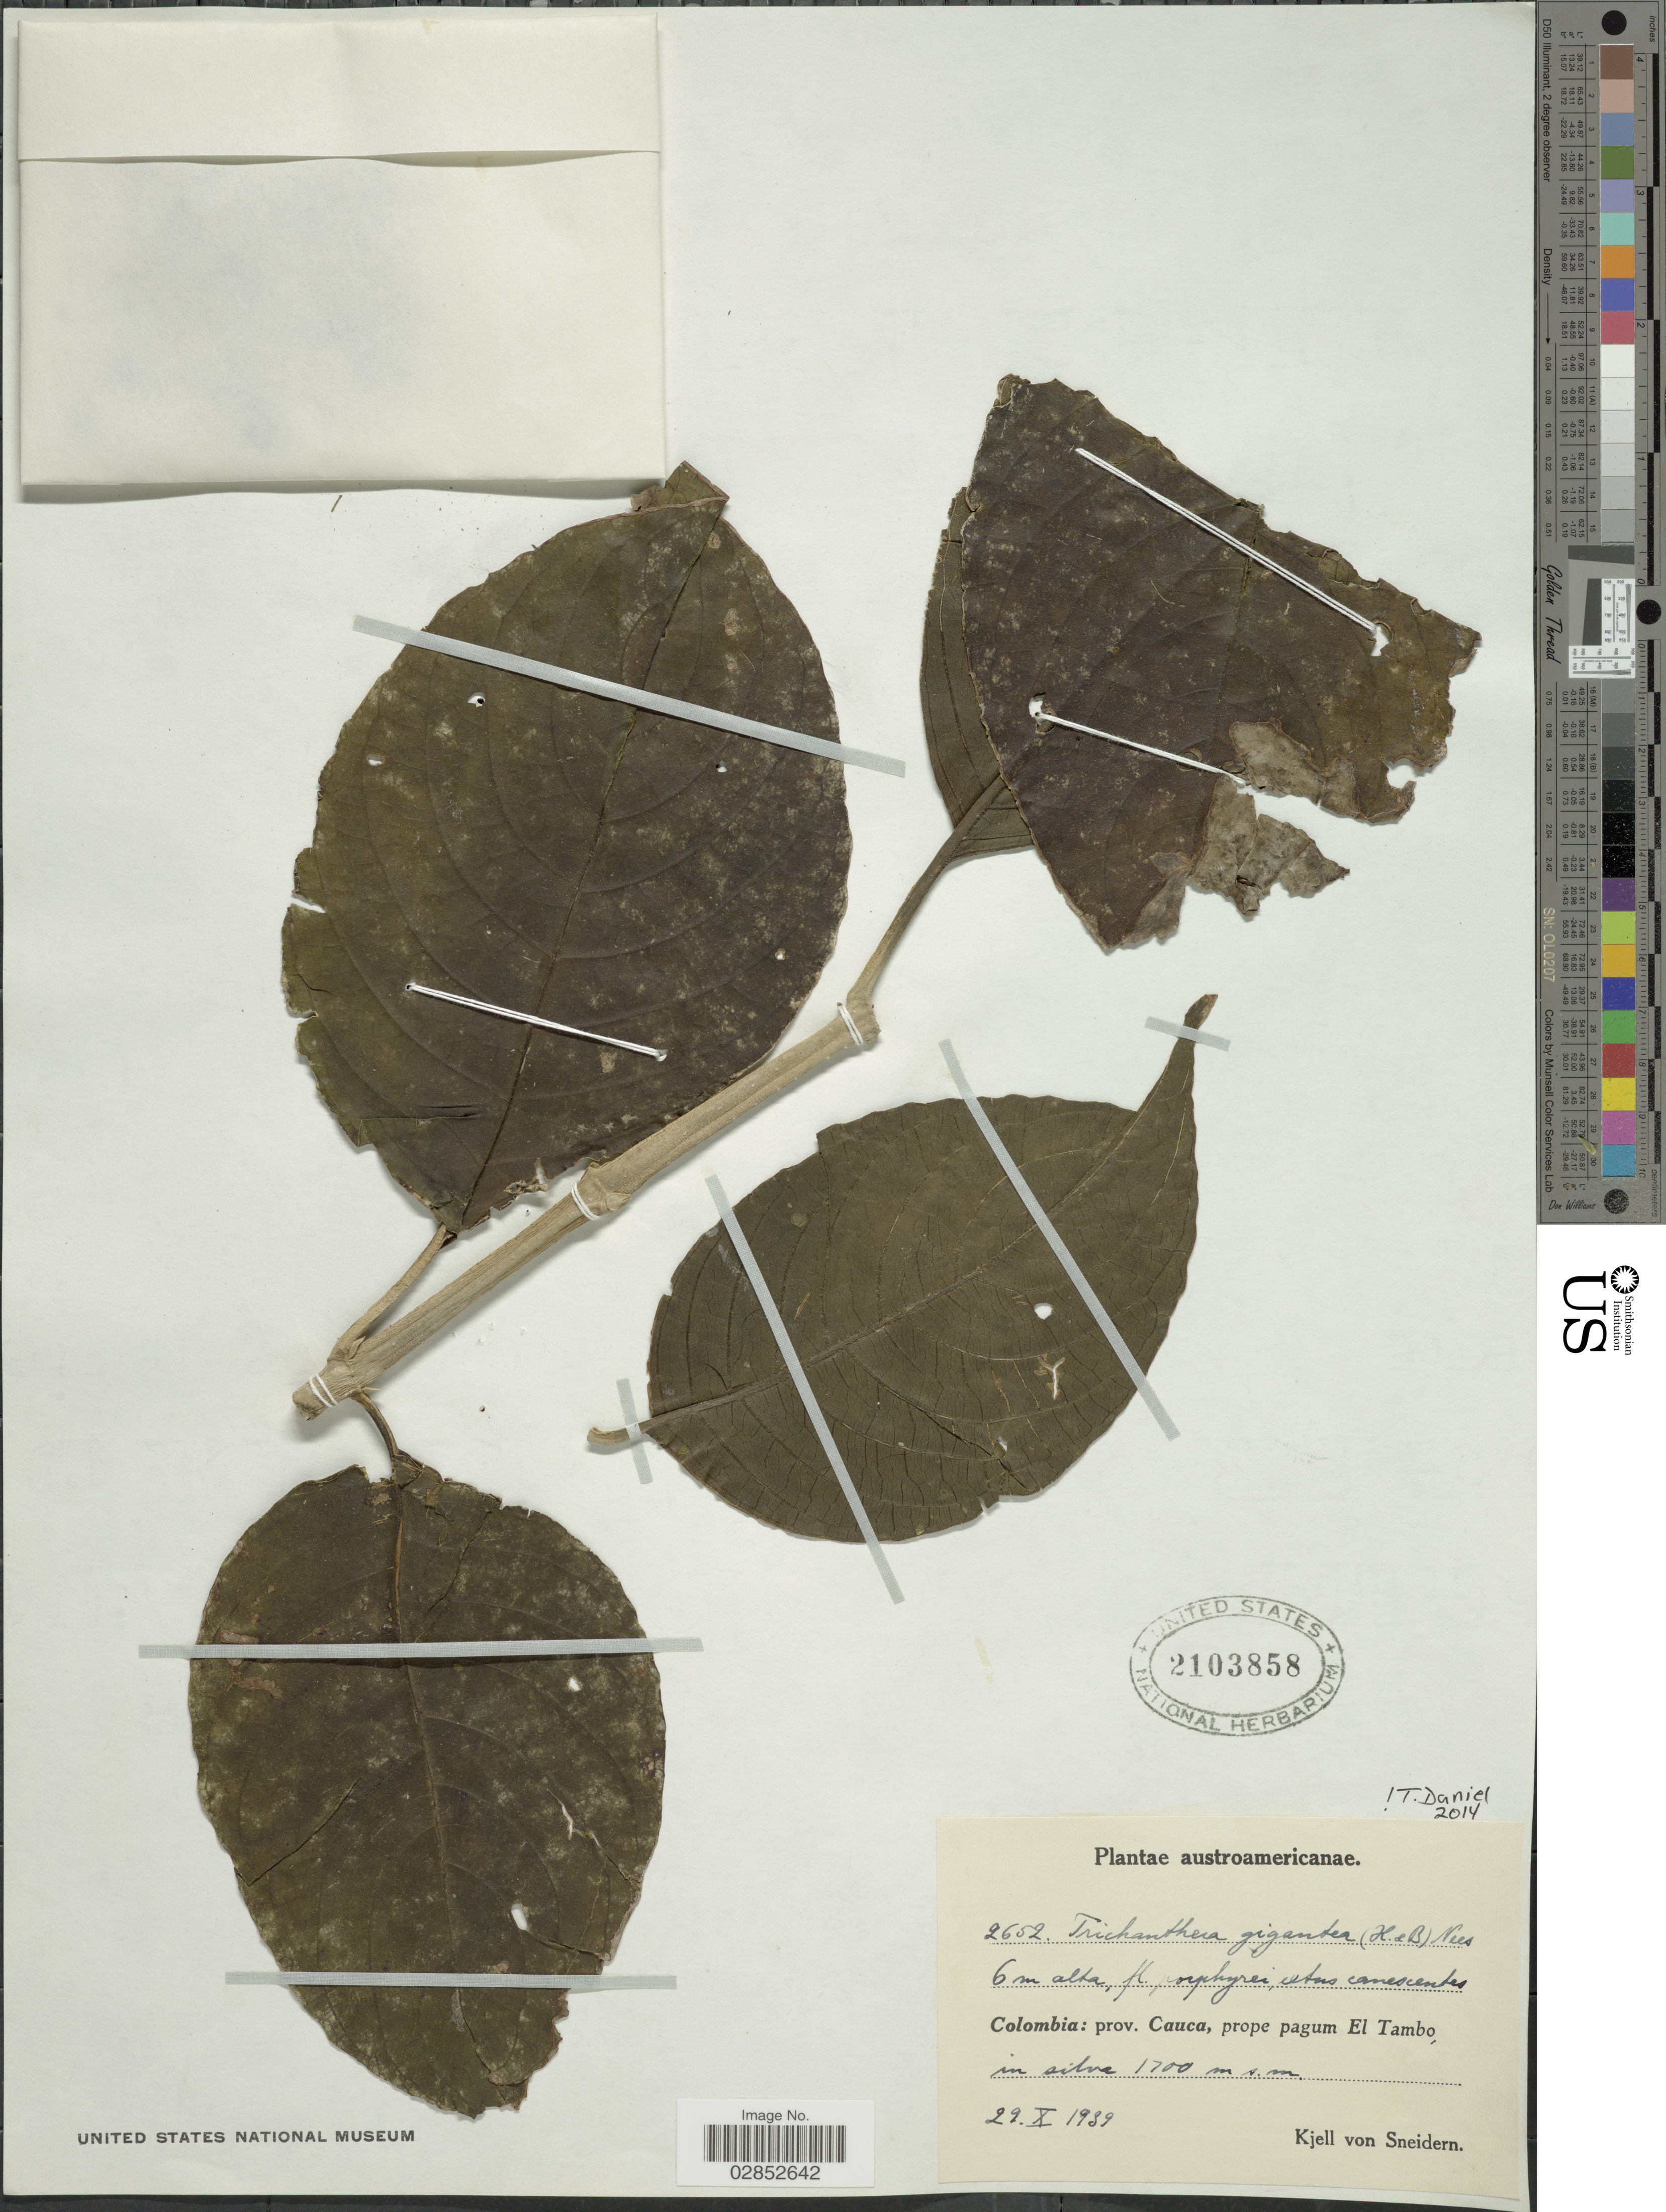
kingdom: Plantae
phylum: Tracheophyta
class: Magnoliopsida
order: Lamiales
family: Acanthaceae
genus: Trichanthera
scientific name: Trichanthera gigantea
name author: (Bonpl.) Nees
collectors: K. von Sneidern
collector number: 2652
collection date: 1939-10-29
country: Colombia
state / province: Cauca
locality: Prope pagum El Tambo.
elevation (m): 1700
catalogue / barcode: US 213858